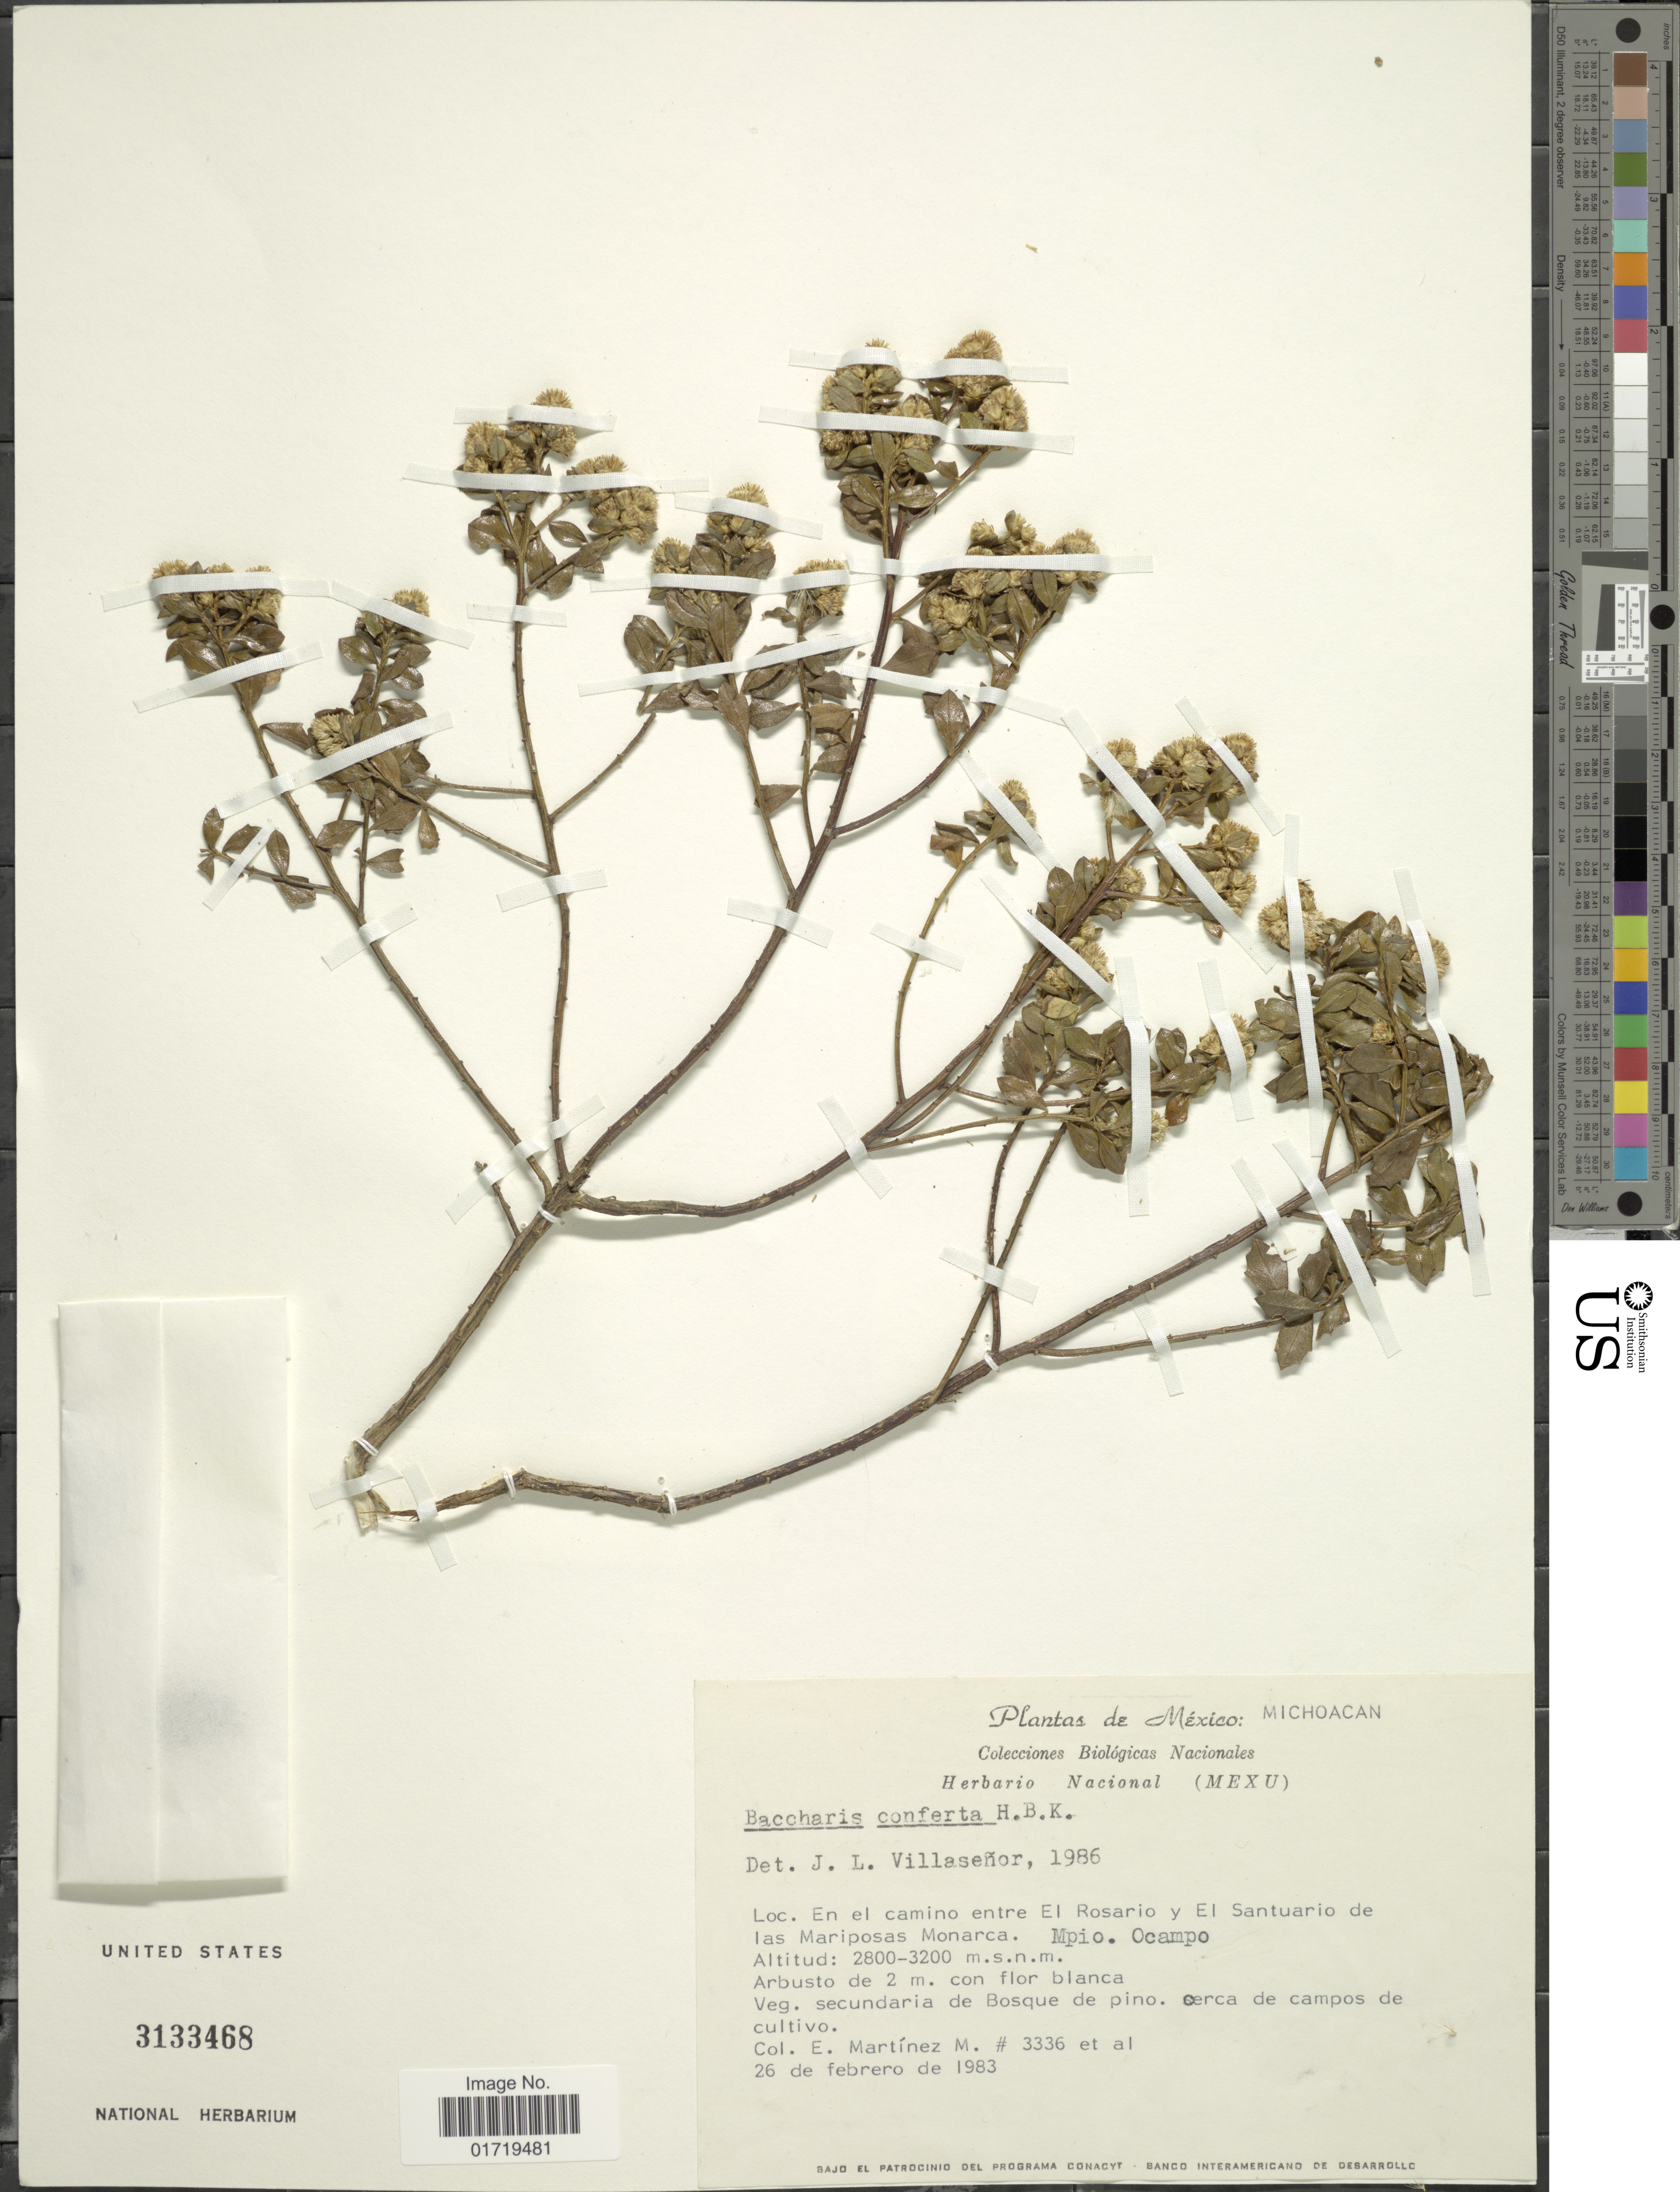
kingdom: Plantae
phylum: Tracheophyta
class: Magnoliopsida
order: Asterales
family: Asteraceae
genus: Baccharis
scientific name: Baccharis conferta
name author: Kunth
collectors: E. Martínez & et al.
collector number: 3336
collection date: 1983-02-26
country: Mexico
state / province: Michoacán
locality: En el camino entre El Rosario y El Santuario de las Mariposas Monarca, Mpio. Ocampo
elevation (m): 2800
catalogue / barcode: US 3133468